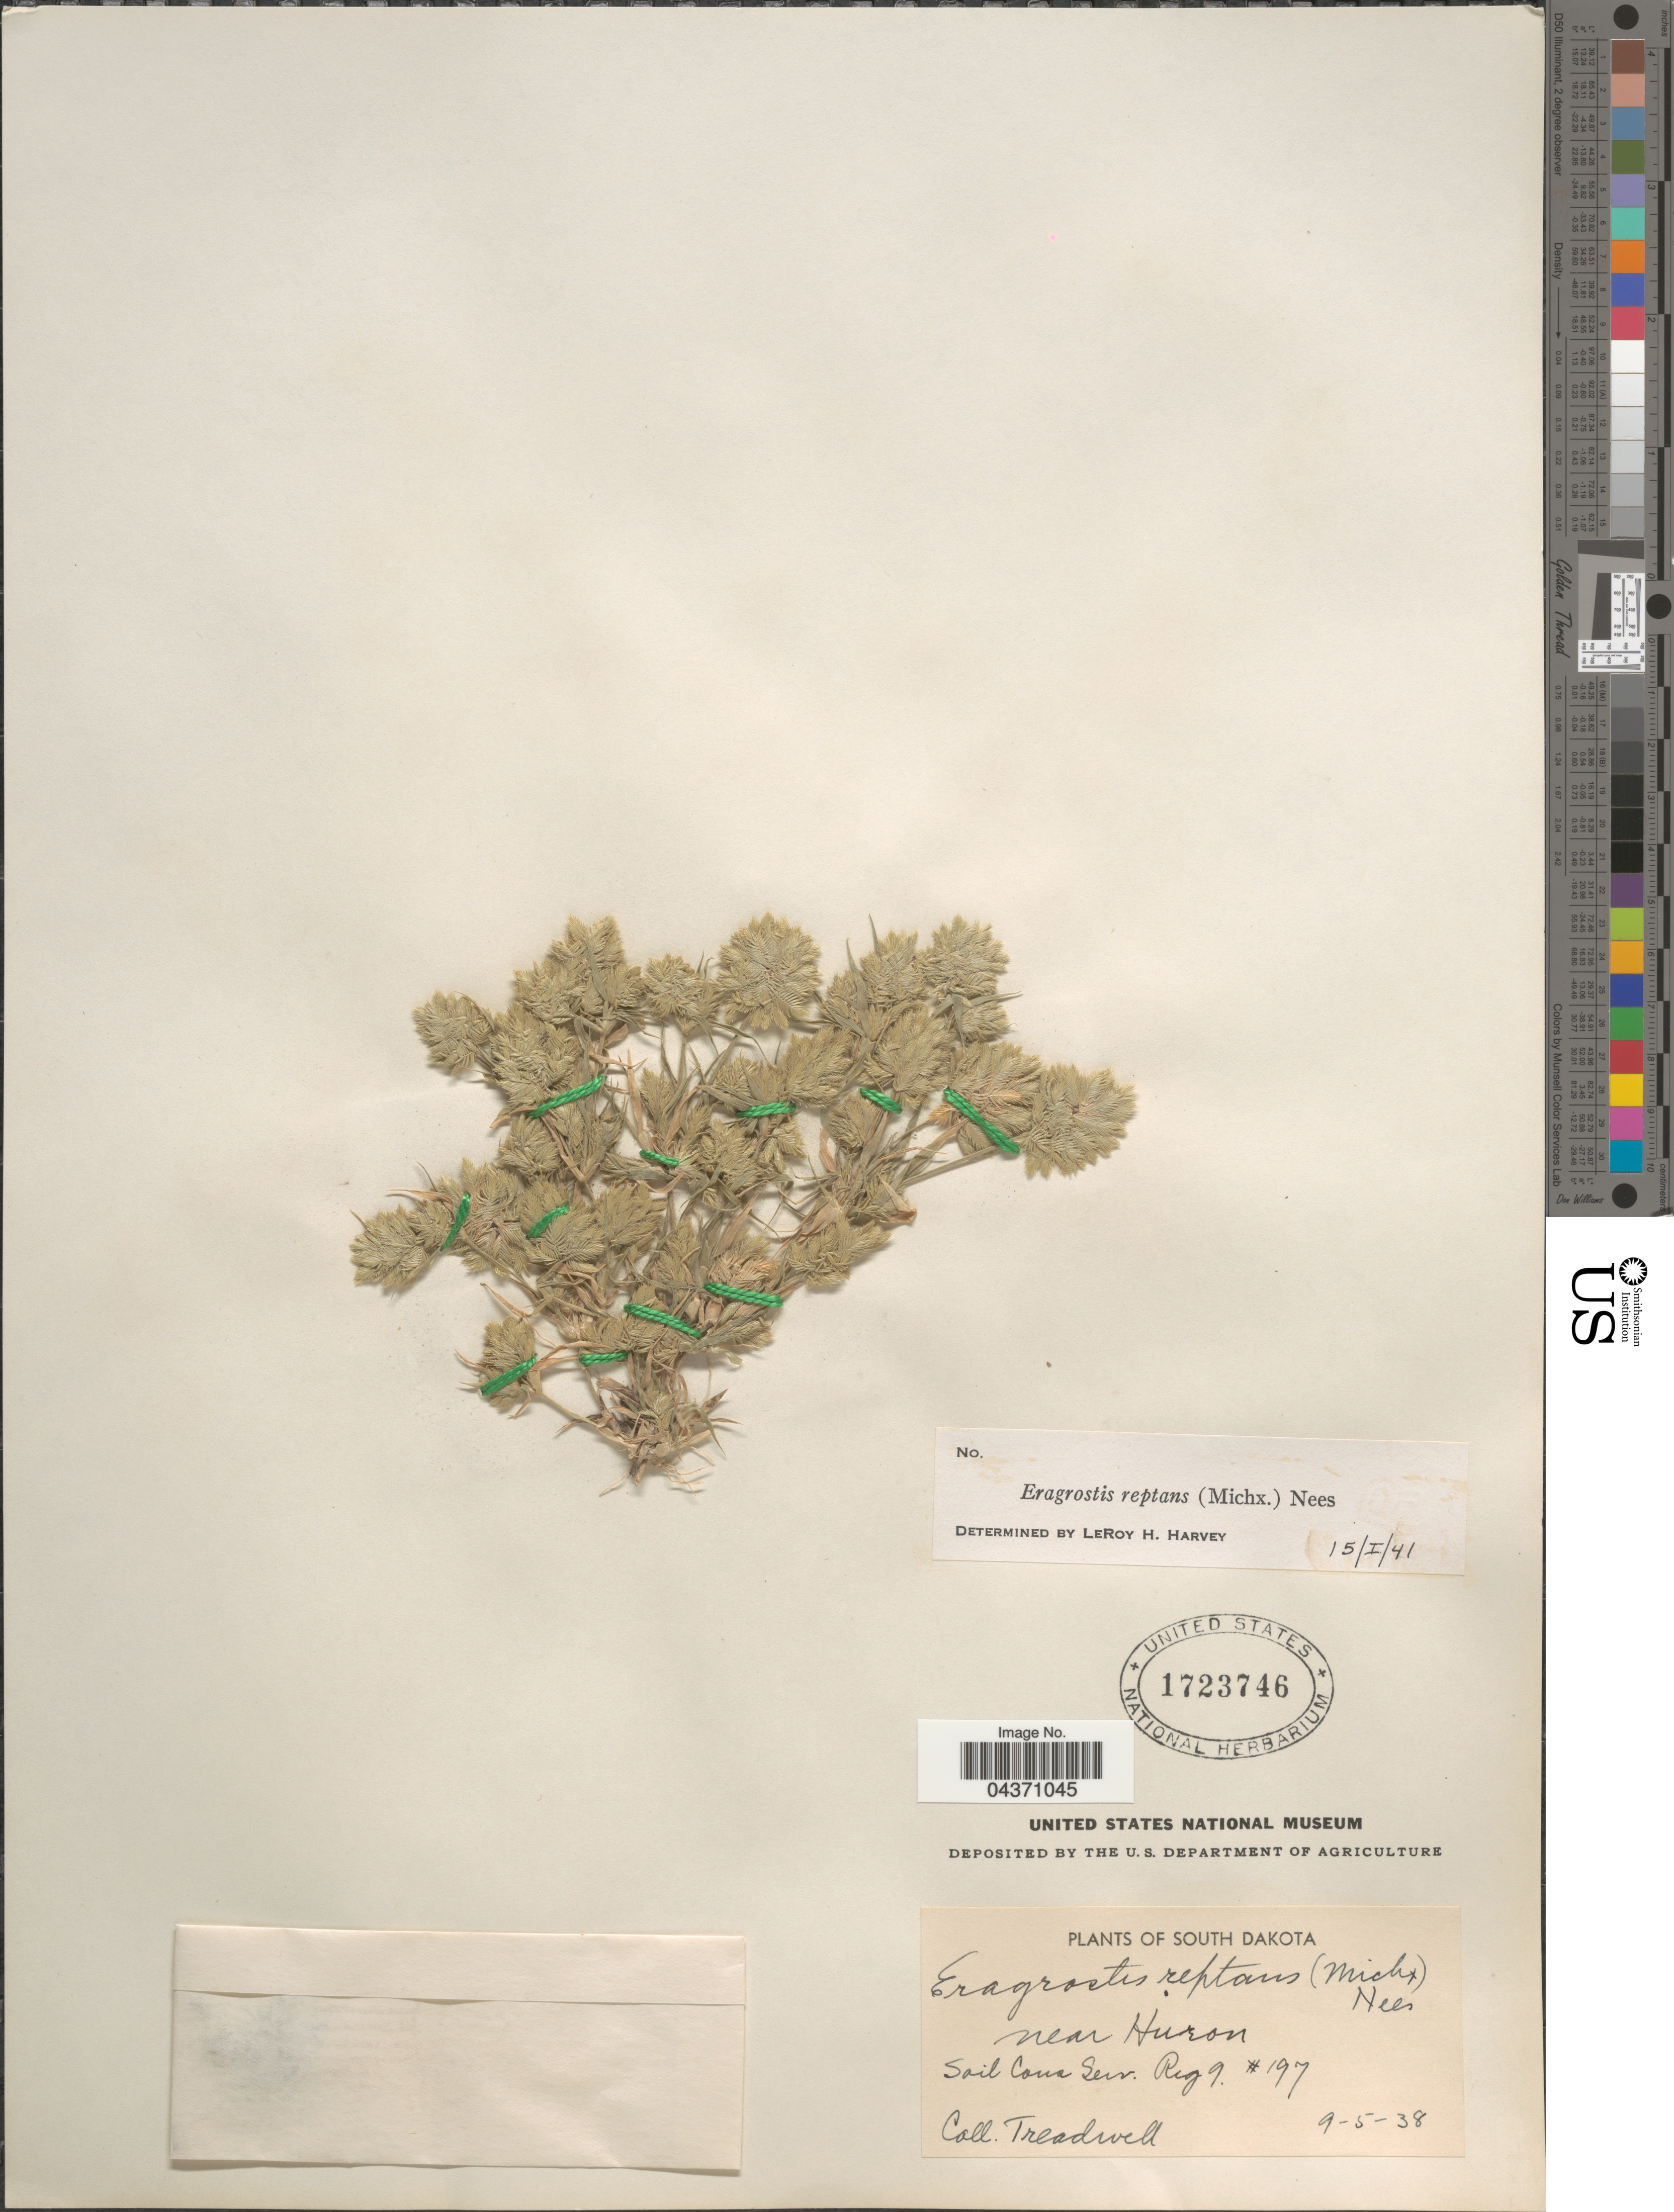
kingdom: Plantae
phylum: Tracheophyta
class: Liliopsida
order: Poales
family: Poaceae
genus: Eragrostis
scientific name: Eragrostis reptans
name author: (Michx.) Nees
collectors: Treadwell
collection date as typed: Transcribed d/m/y: 5/9/38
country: United States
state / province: South Dakota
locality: Near Huron. Soil Cons Serv. Reg 9. #197.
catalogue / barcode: US 1723746